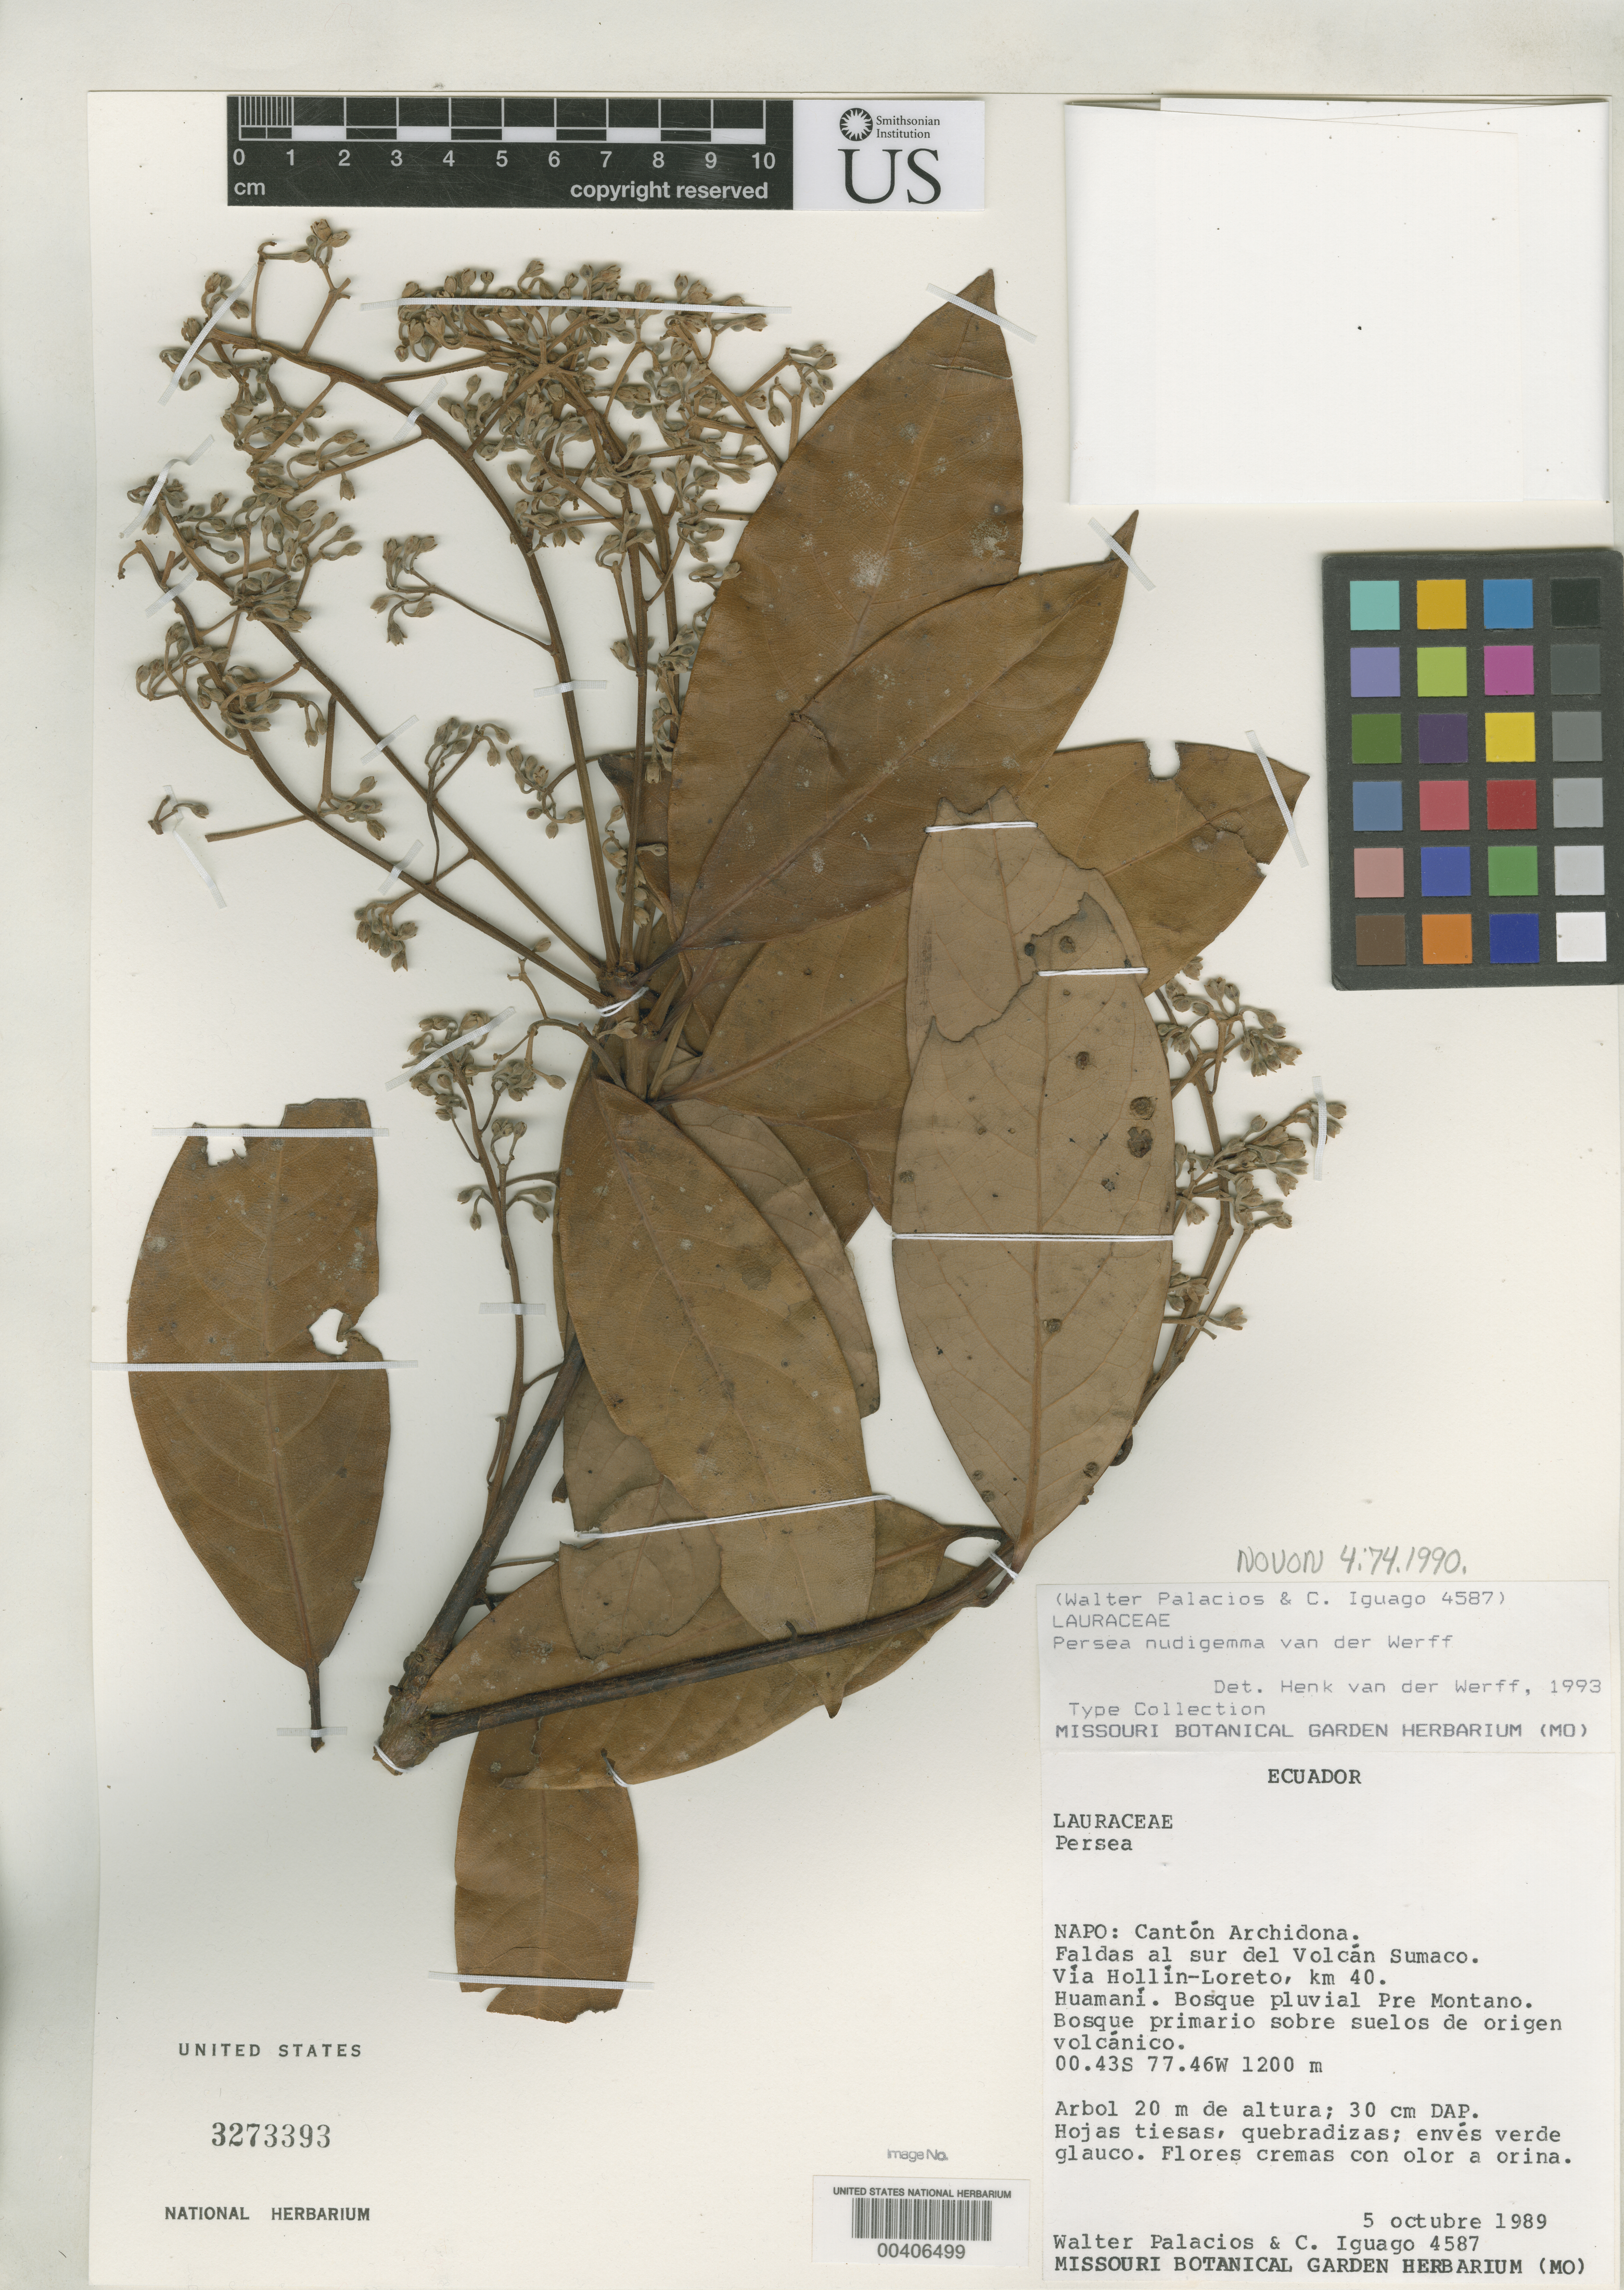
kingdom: Plantae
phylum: Tracheophyta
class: Magnoliopsida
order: Laurales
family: Lauraceae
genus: Persea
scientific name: Persea nudigemma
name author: van der Werff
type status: Isotype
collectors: W. Palacios & C. Iguago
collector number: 4587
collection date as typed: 05 Oct 1989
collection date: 1989-10-05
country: Ecuador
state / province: Napo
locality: Canton Archidona, Faldas al Sur del Volcan SuMaco, via Hollin-Loreto, km 40, Huamani.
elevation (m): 1200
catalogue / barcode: US 3273393